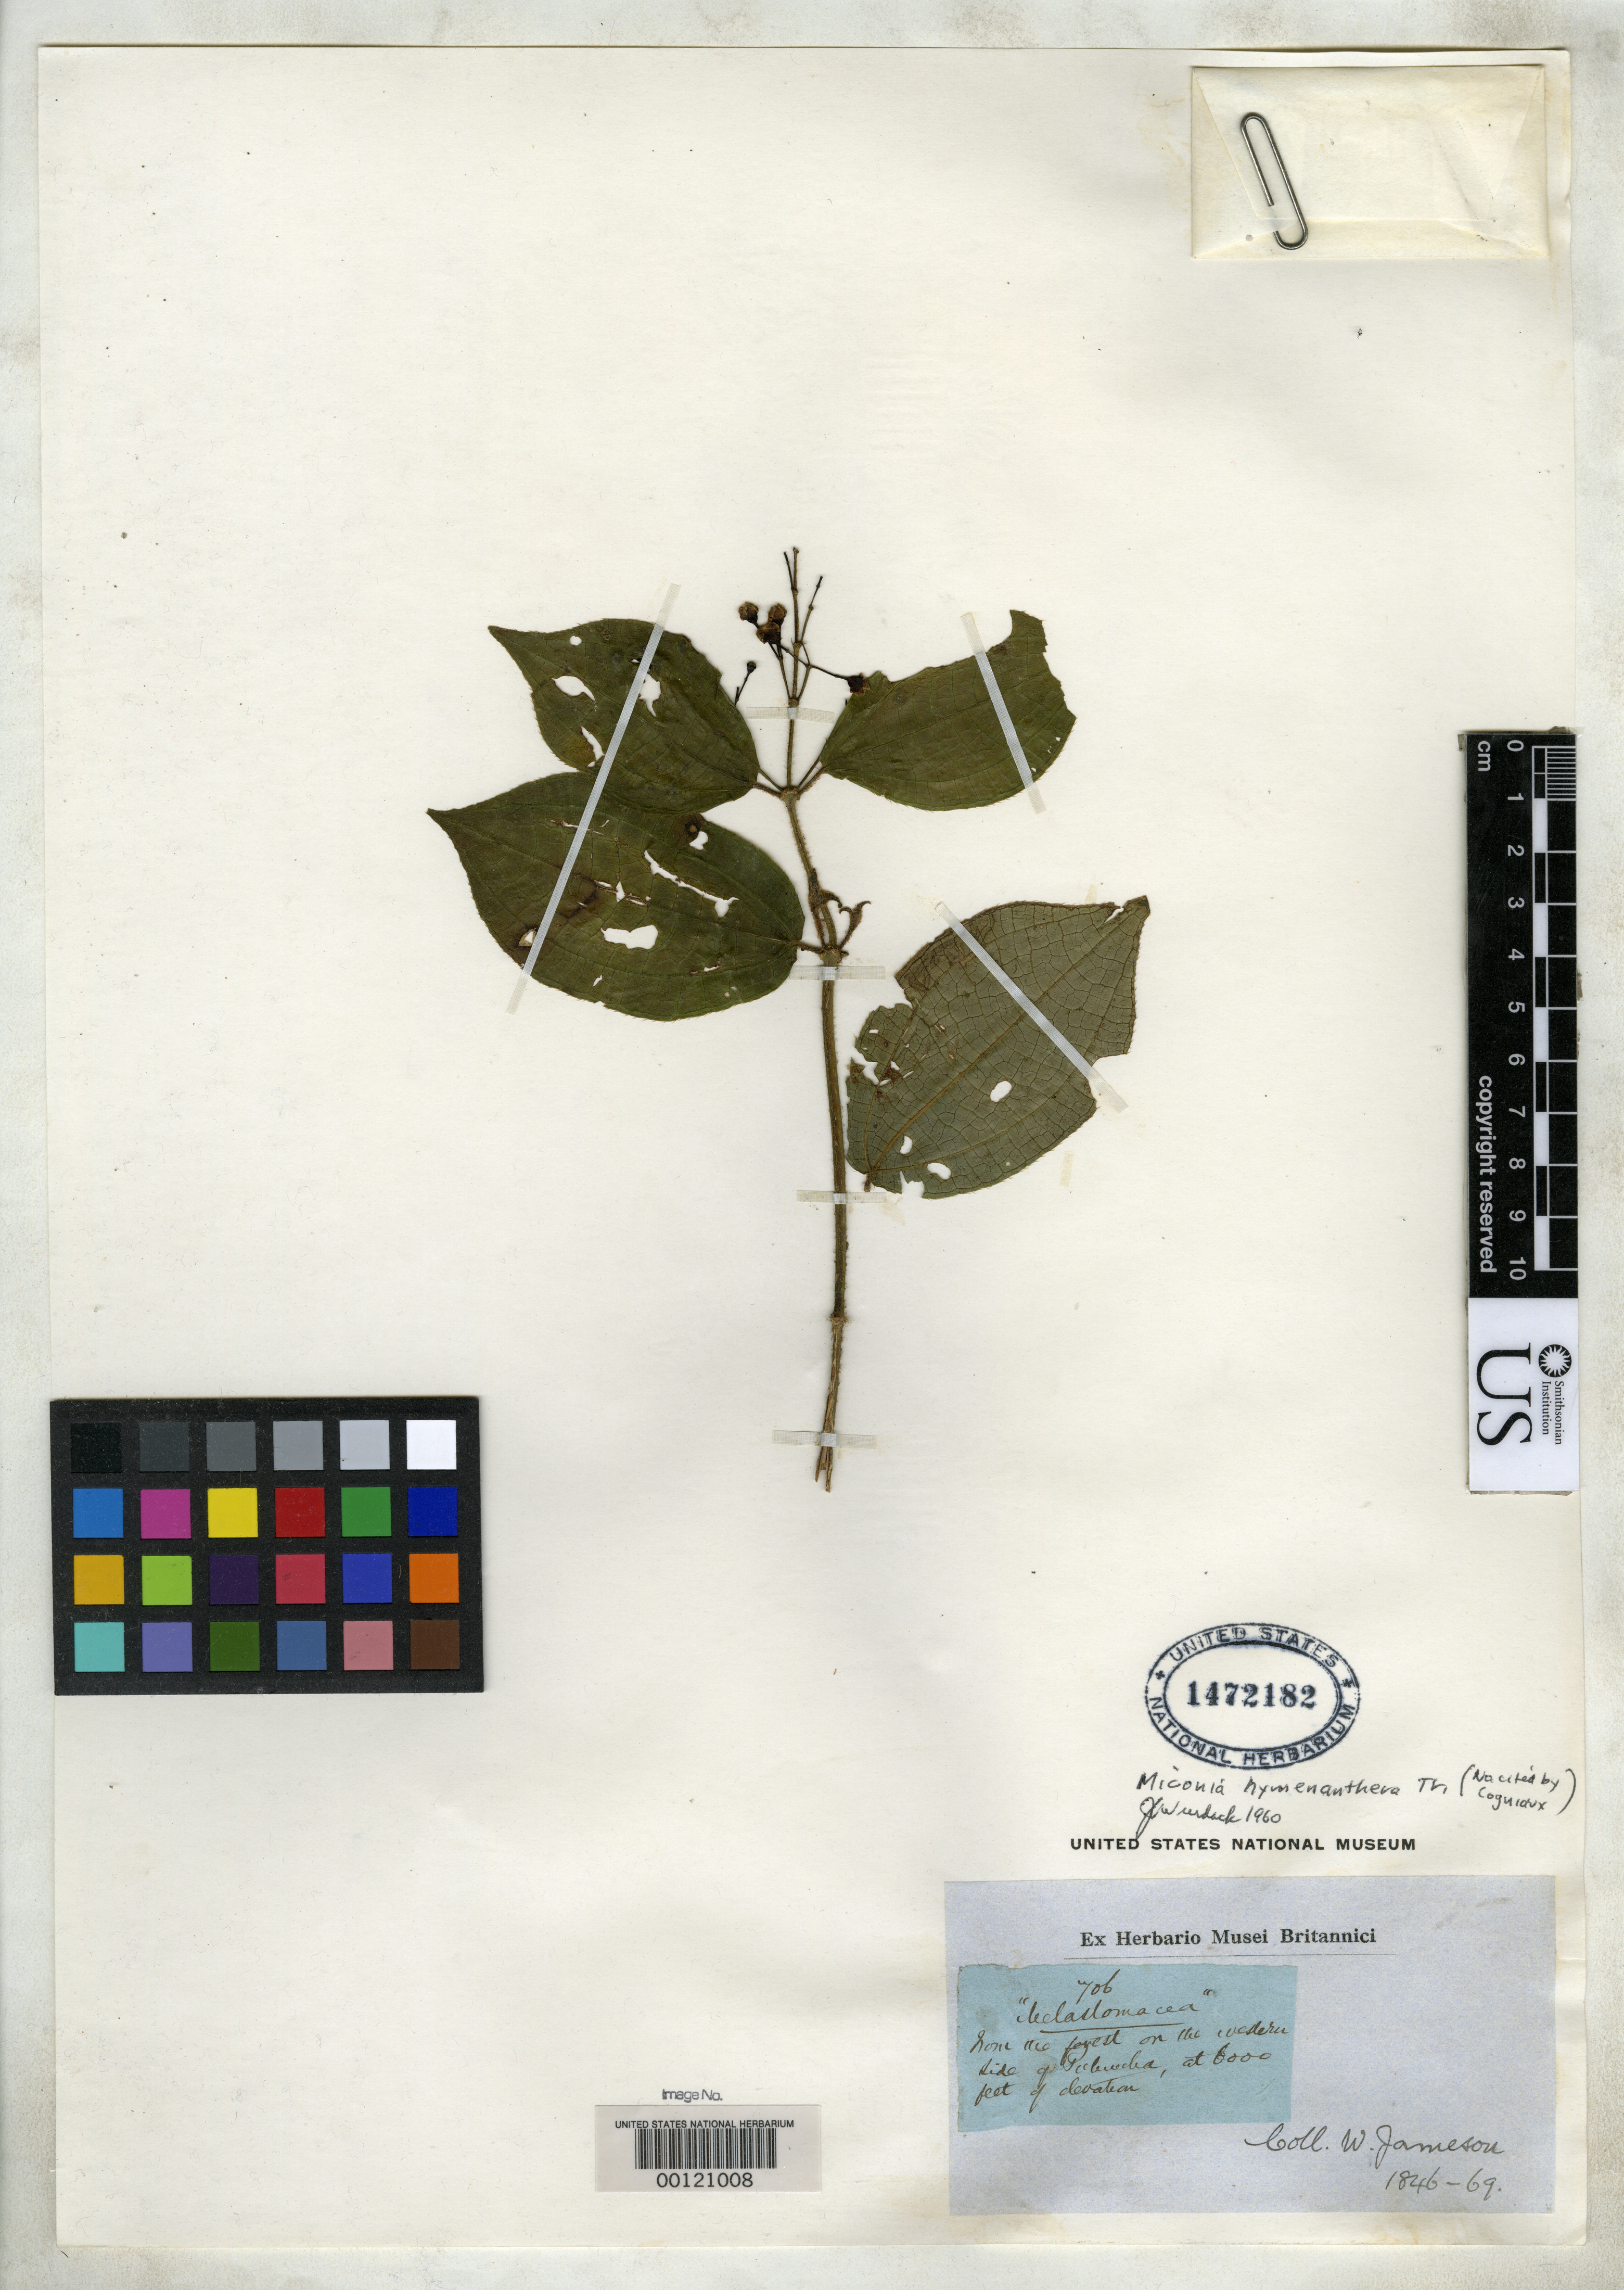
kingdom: Plantae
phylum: Tracheophyta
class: Magnoliopsida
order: Myrtales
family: Melastomataceae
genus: Miconia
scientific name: Miconia hymenanthera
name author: Triana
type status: Isotype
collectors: W. Jameson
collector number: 706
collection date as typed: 1846 to -- --- 1869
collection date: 1846/1869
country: Ecuador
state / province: Pichincha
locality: Western Pichincha.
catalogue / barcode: US 1472182